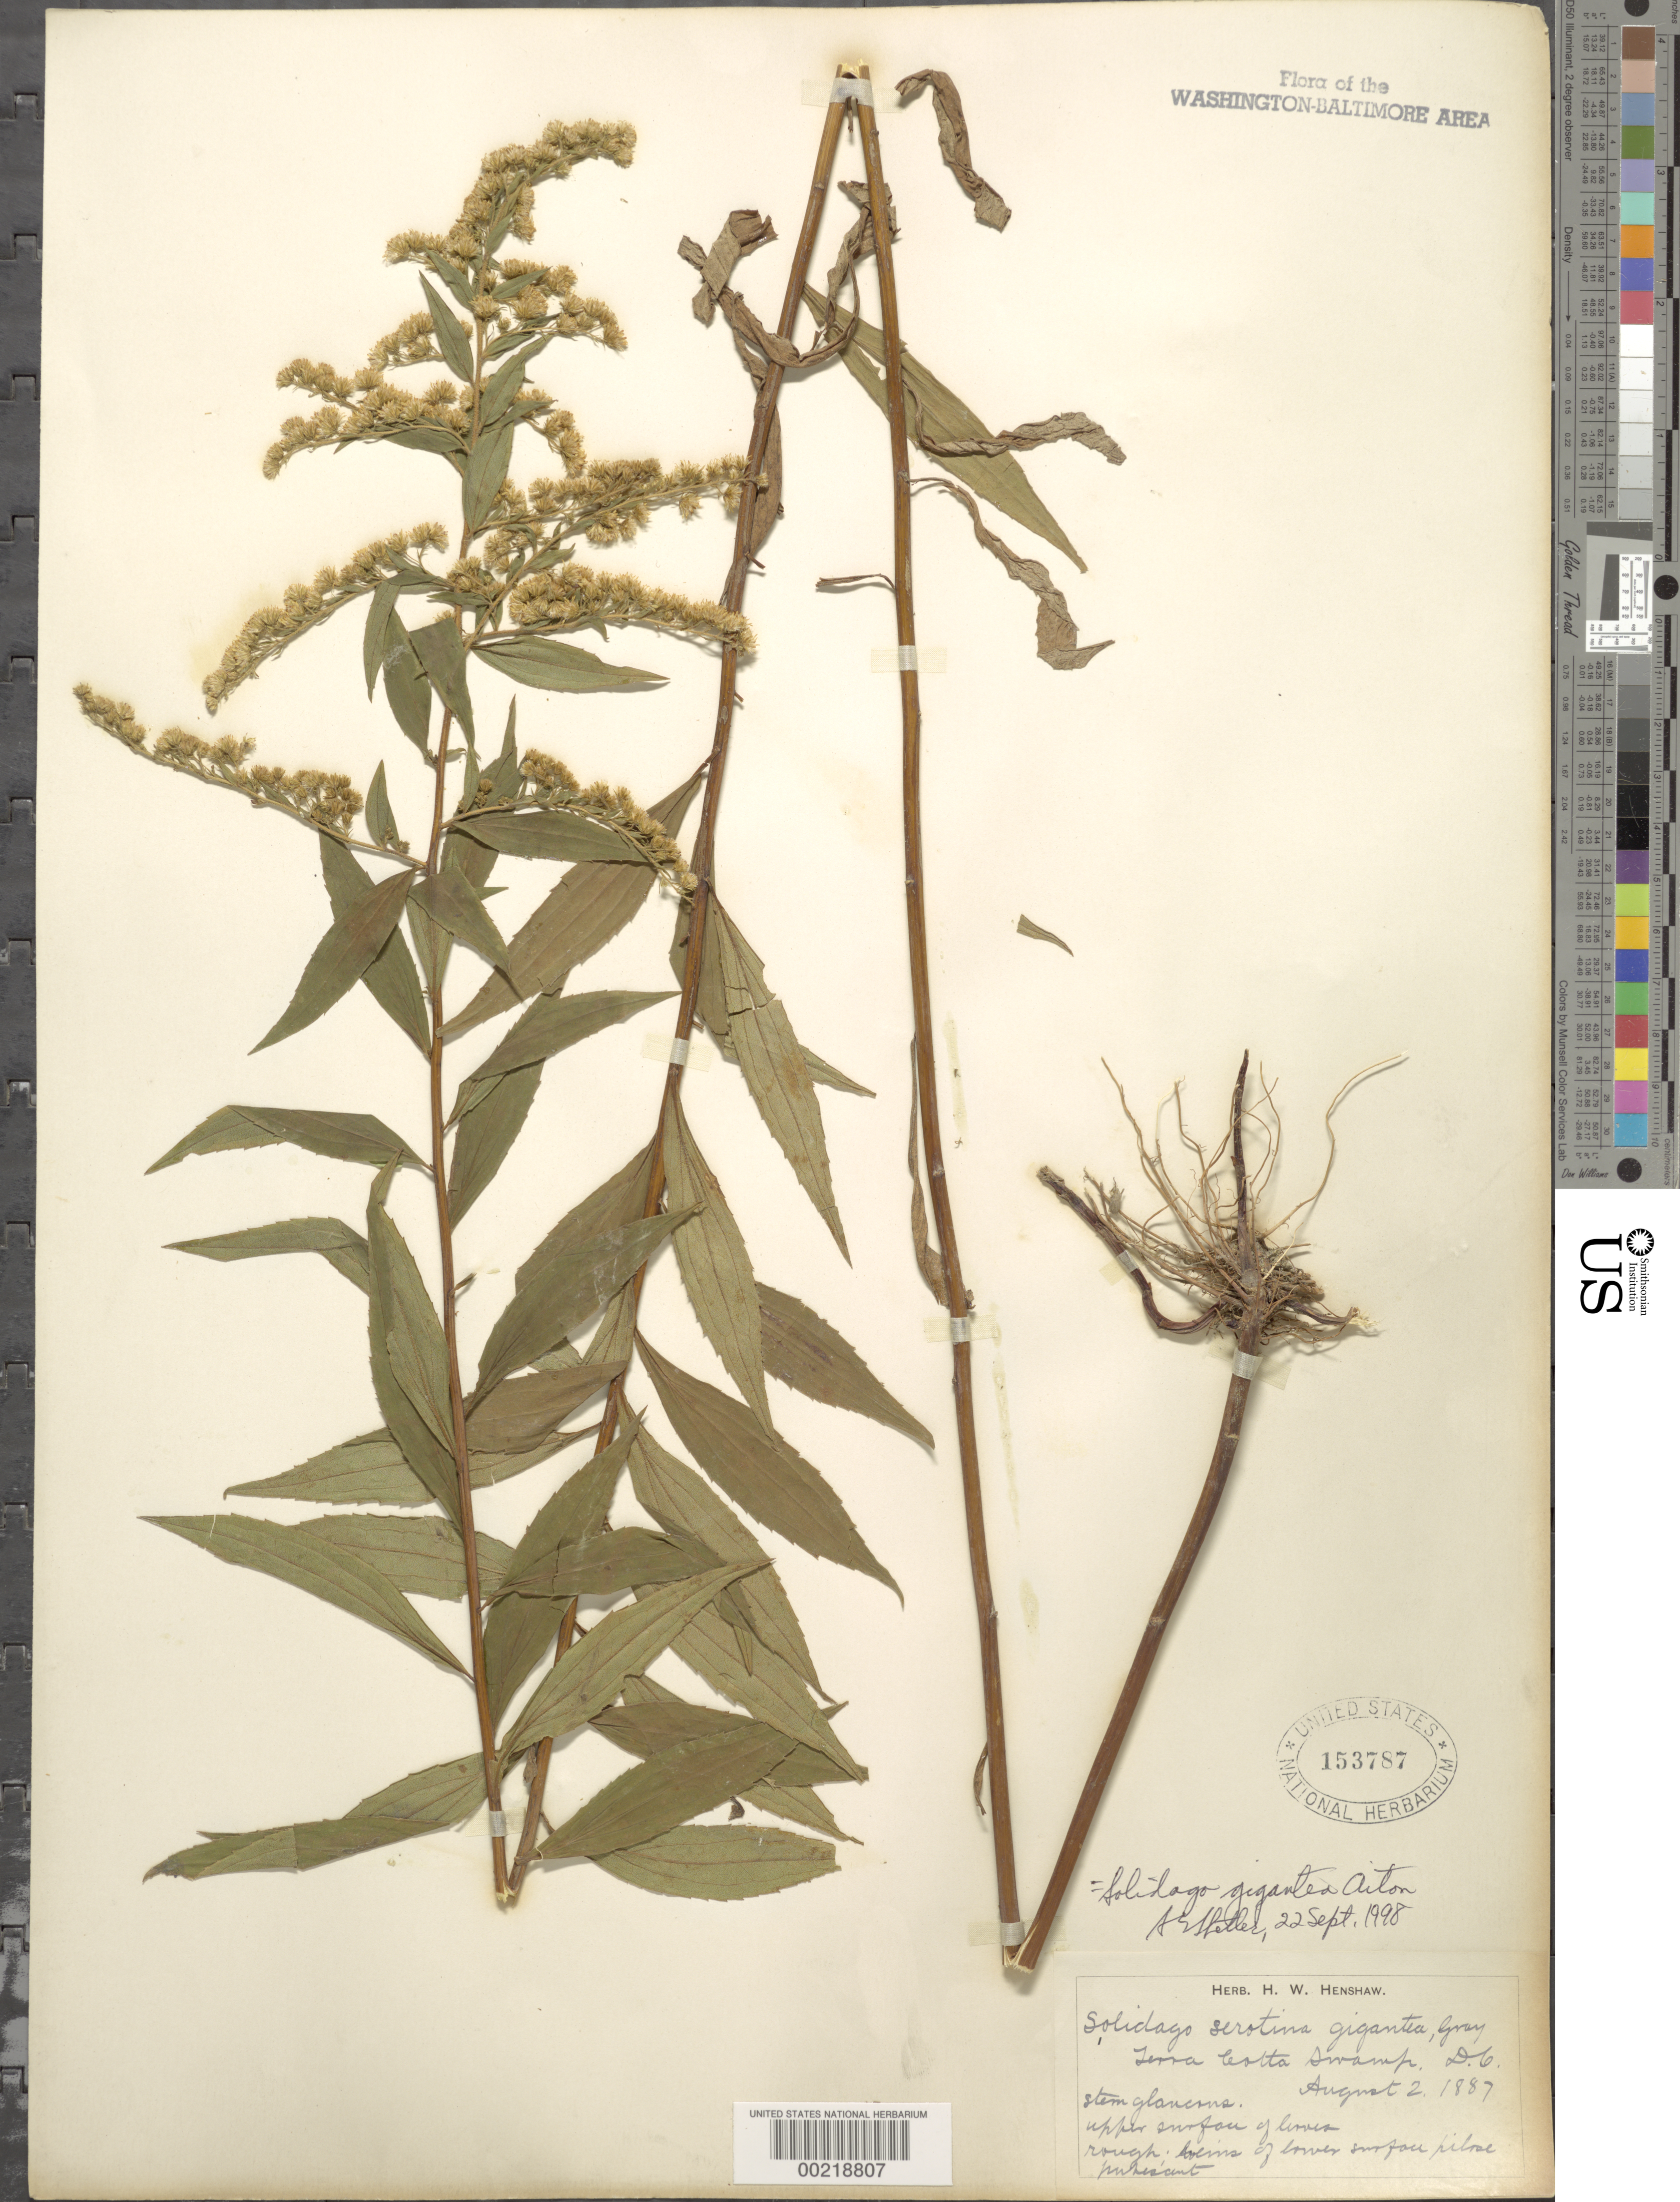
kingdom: Plantae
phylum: Tracheophyta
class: Magnoliopsida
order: Asterales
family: Asteraceae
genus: Solidago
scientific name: Solidago gigantea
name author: Aiton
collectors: H. Henshaw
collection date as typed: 02 Aug 1887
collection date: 1887-08-02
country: United States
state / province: District of Columbia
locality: Terra Cotta Swamp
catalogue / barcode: US 153787